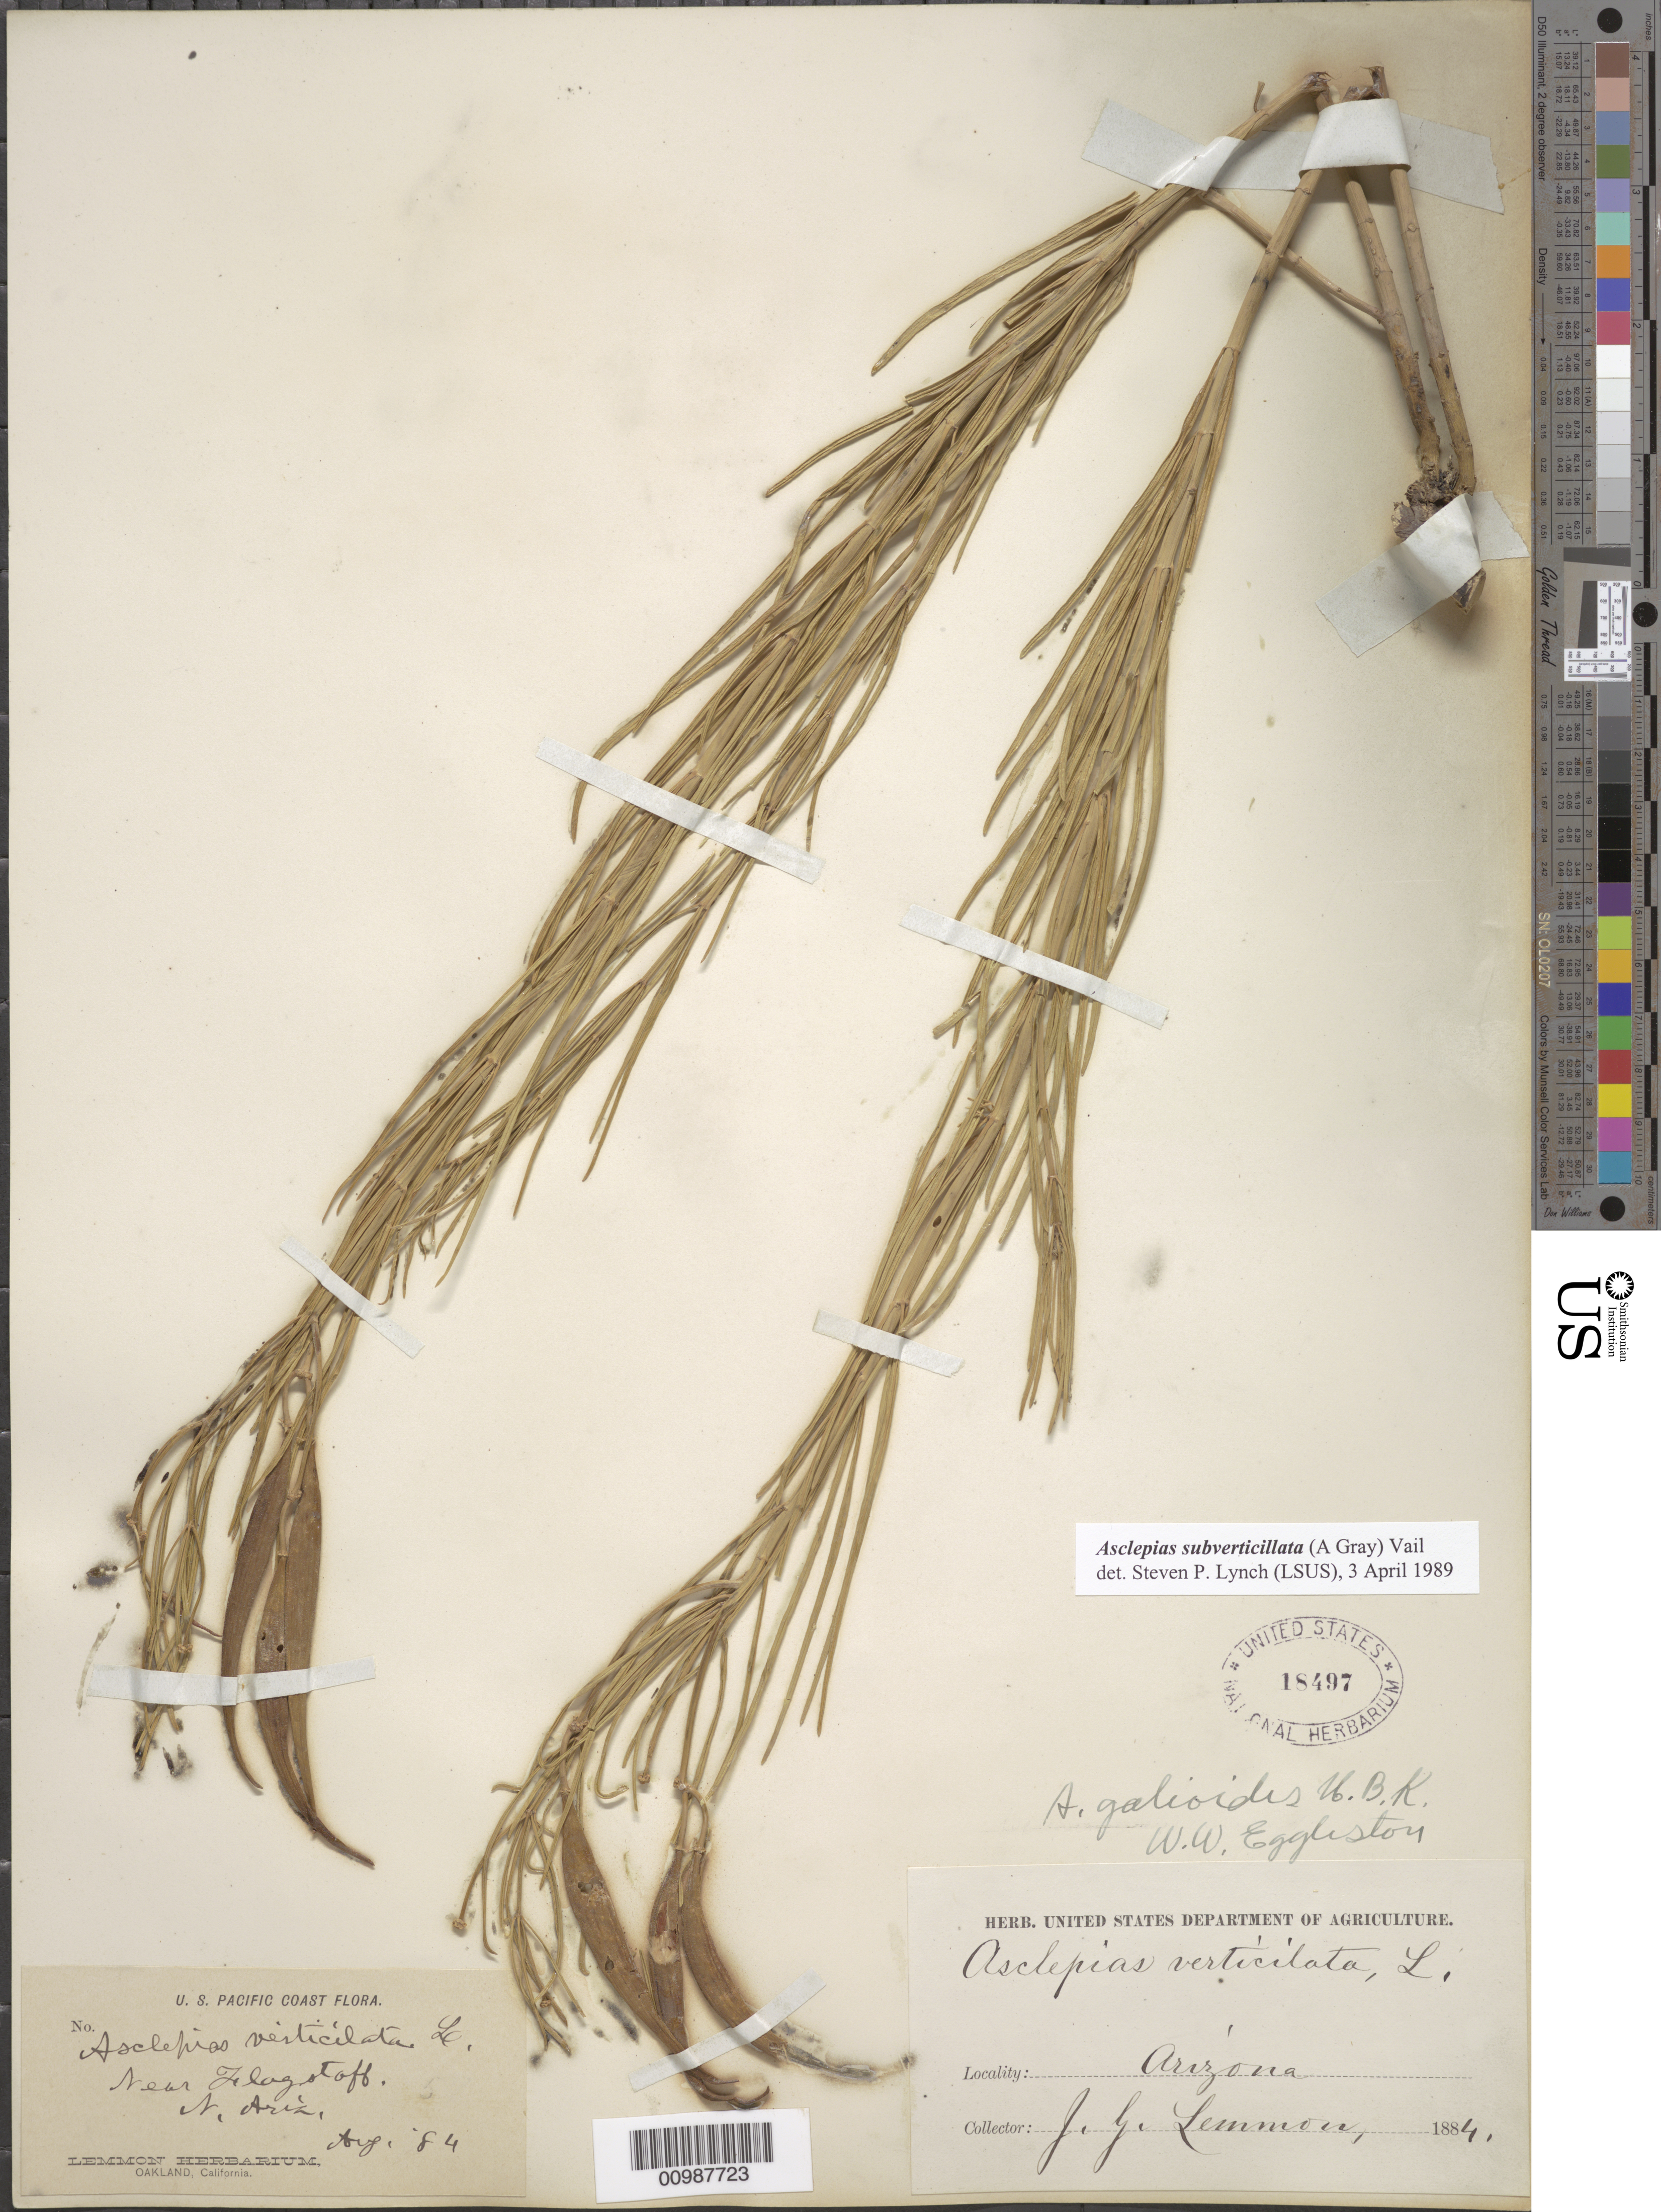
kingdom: Plantae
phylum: Tracheophyta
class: Magnoliopsida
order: Gentianales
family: Apocynaceae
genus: Asclepias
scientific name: Asclepias subverticillata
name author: (A. Gray) Vail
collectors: J. G. Lemmon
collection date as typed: Aug 1884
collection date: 1884-08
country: United States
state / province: Arizona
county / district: Coconino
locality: Near Flagstaff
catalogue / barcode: US 18497